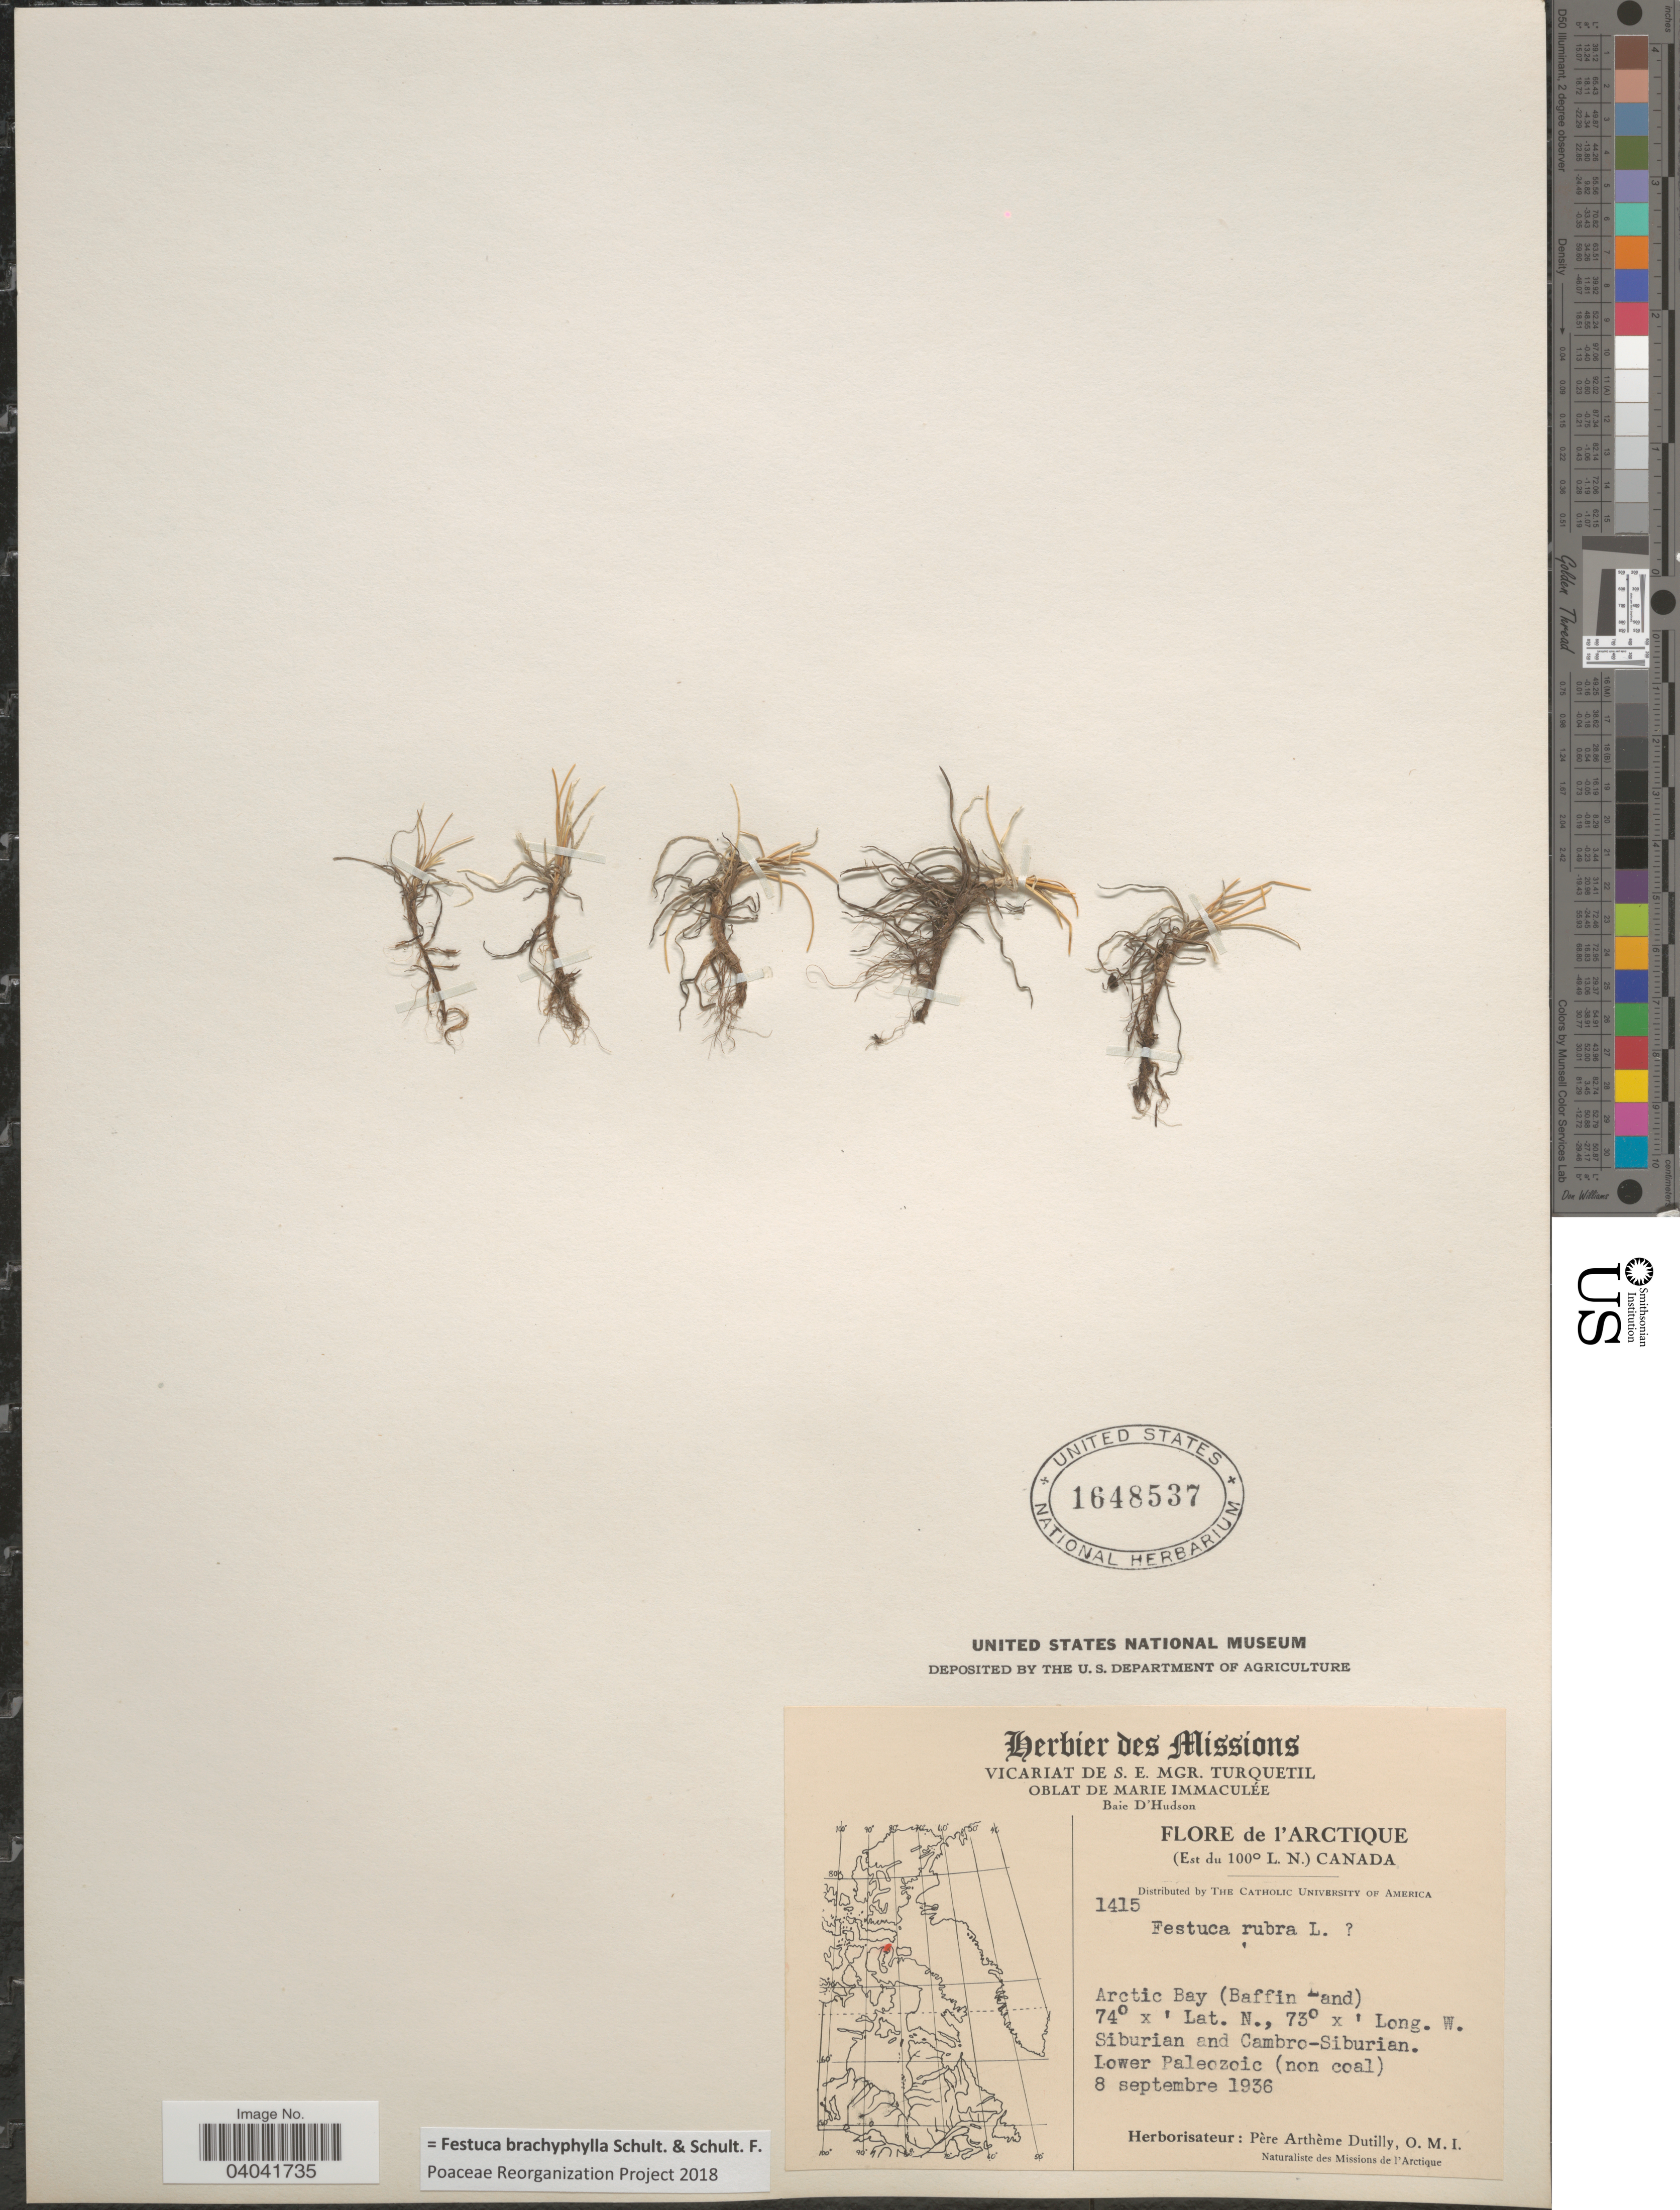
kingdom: Plantae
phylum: Tracheophyta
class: Liliopsida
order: Poales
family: Poaceae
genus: Festuca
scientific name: Festuca brachyphylla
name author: Schult. & Schult. f.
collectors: P. Dutilly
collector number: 1415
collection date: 1936-09-08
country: Canada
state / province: Nunavut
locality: L'Arctique (Est du 100° L. N.) Arctic Bay. (Baffin Land).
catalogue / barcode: US 1648537